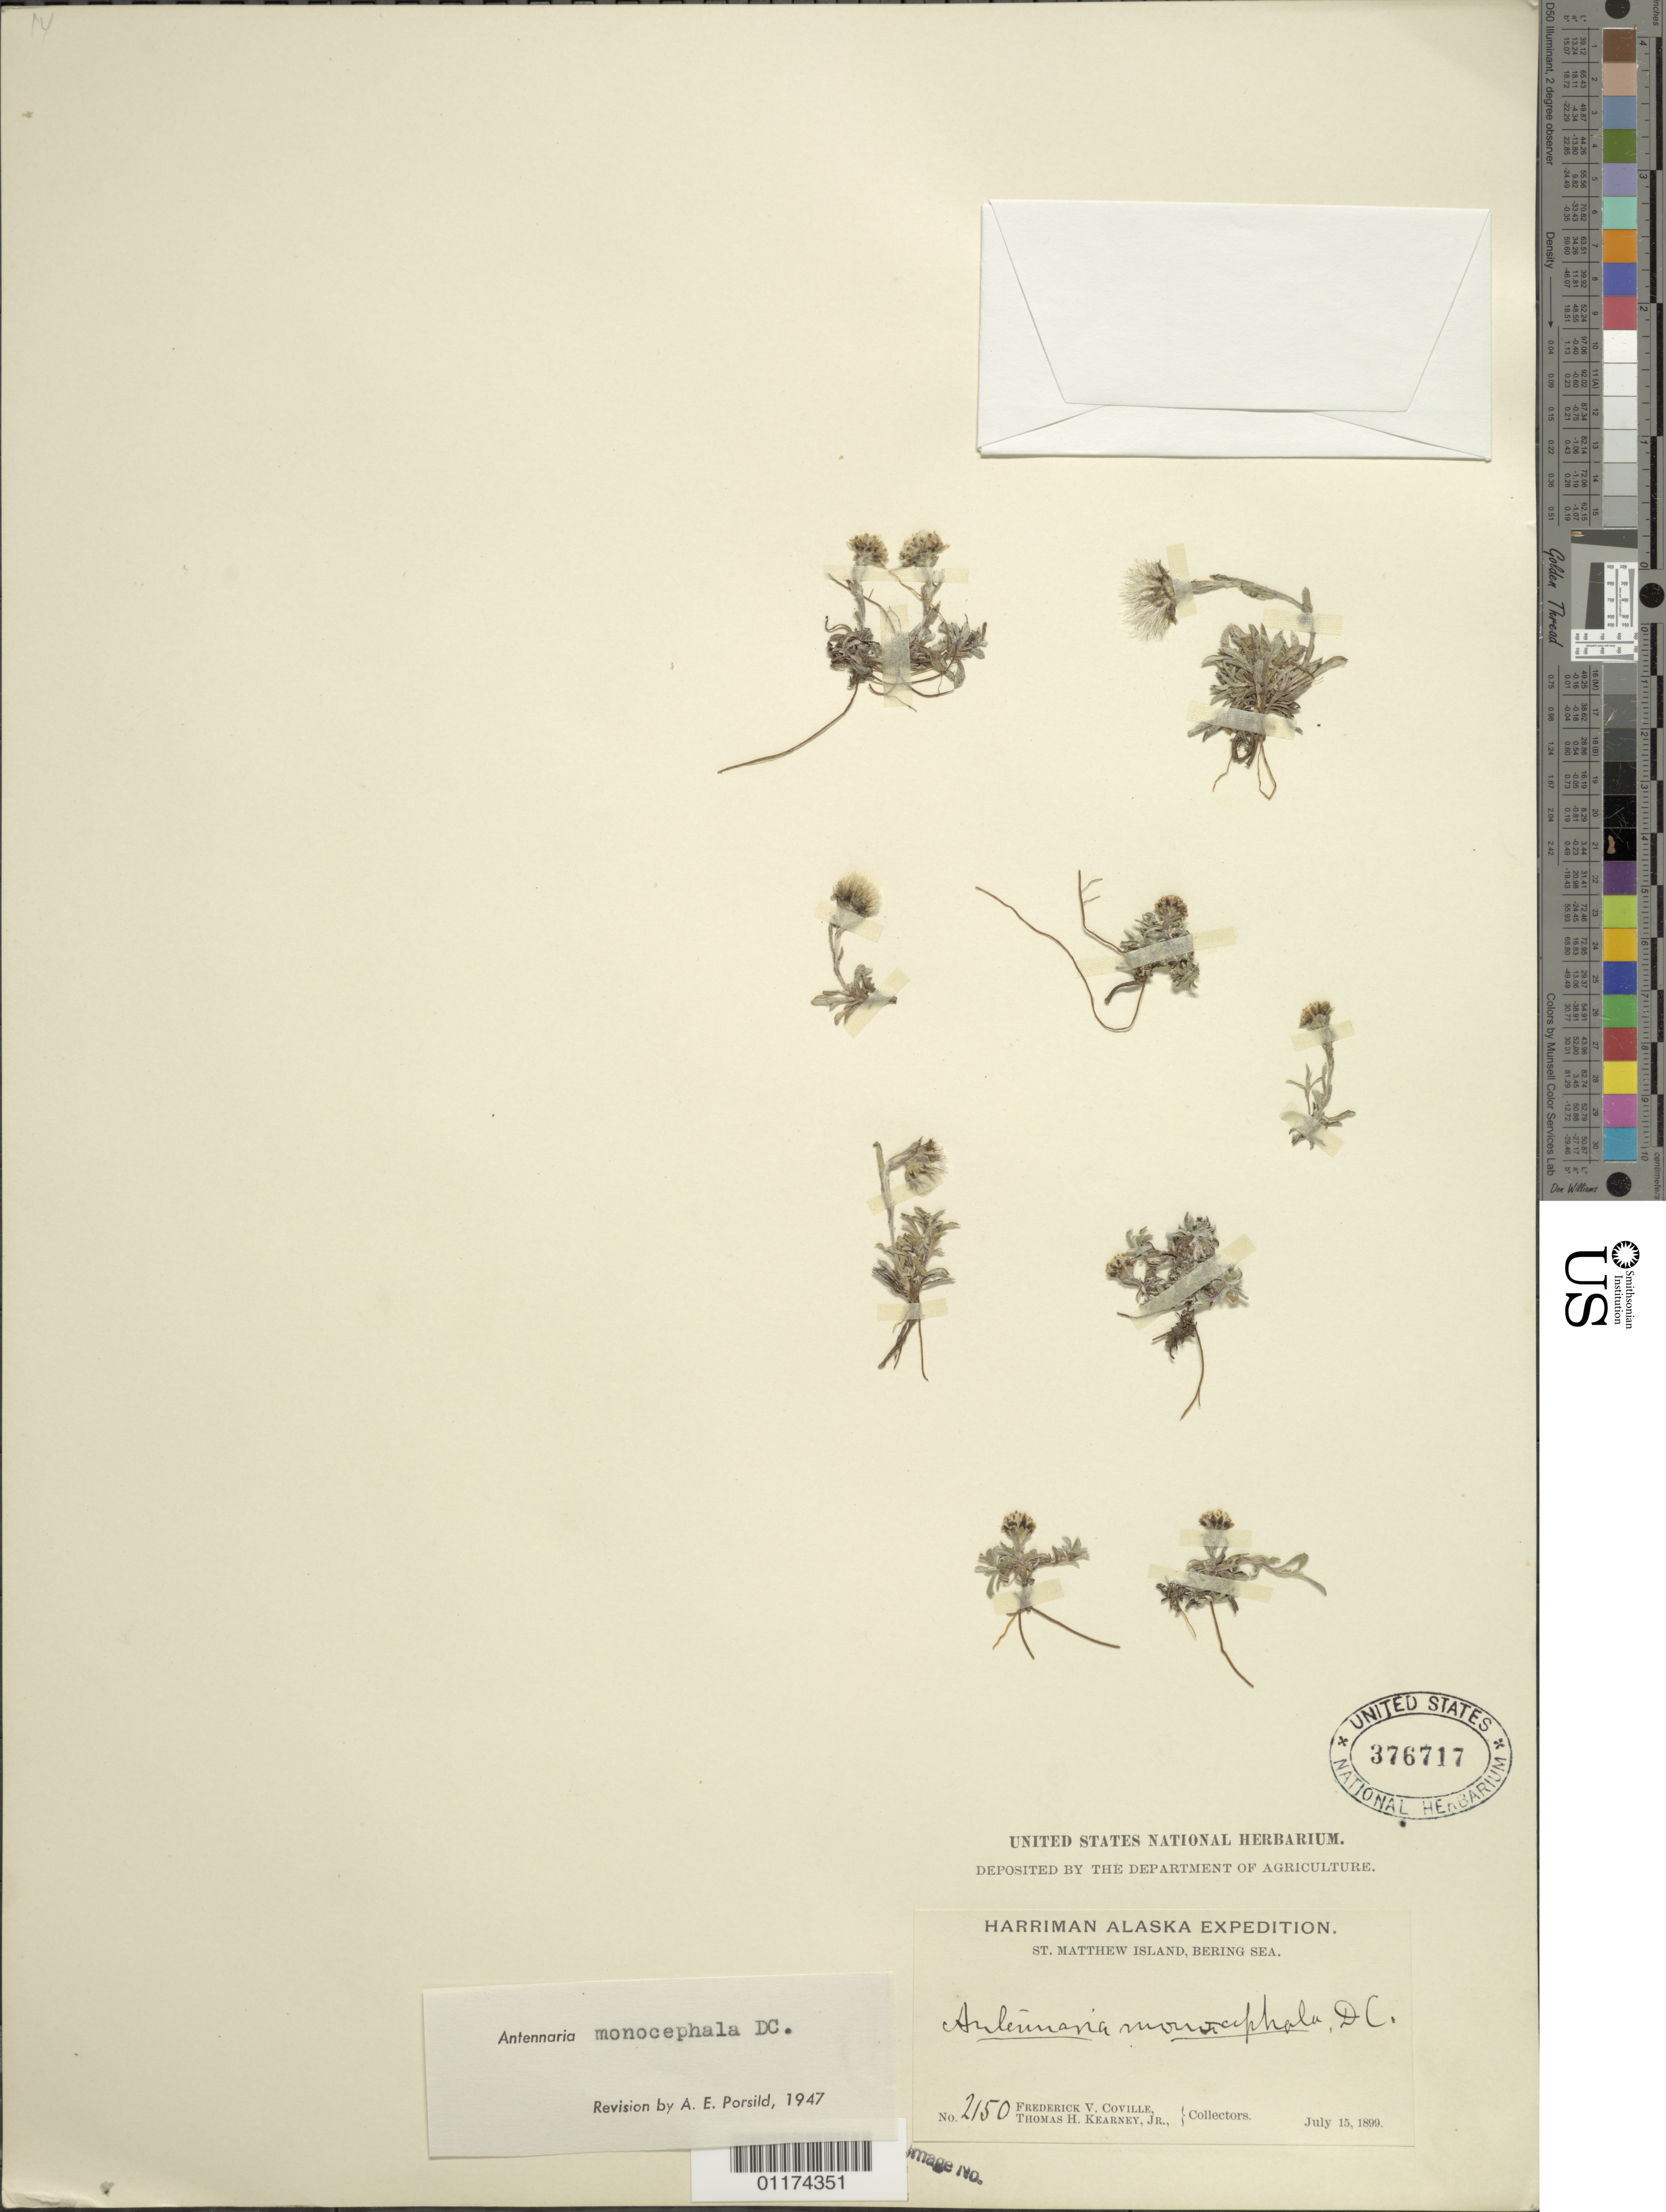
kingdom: Plantae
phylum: Tracheophyta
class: Magnoliopsida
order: Asterales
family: Asteraceae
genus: Antennaria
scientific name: Antennaria monocephala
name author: DC.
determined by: Porsild, A. E.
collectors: F. V. Coville & T. H. Kearney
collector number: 2150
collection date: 1899-07-15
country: United States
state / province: Alaska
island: St. Matthew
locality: Bering Sea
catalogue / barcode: US 376717